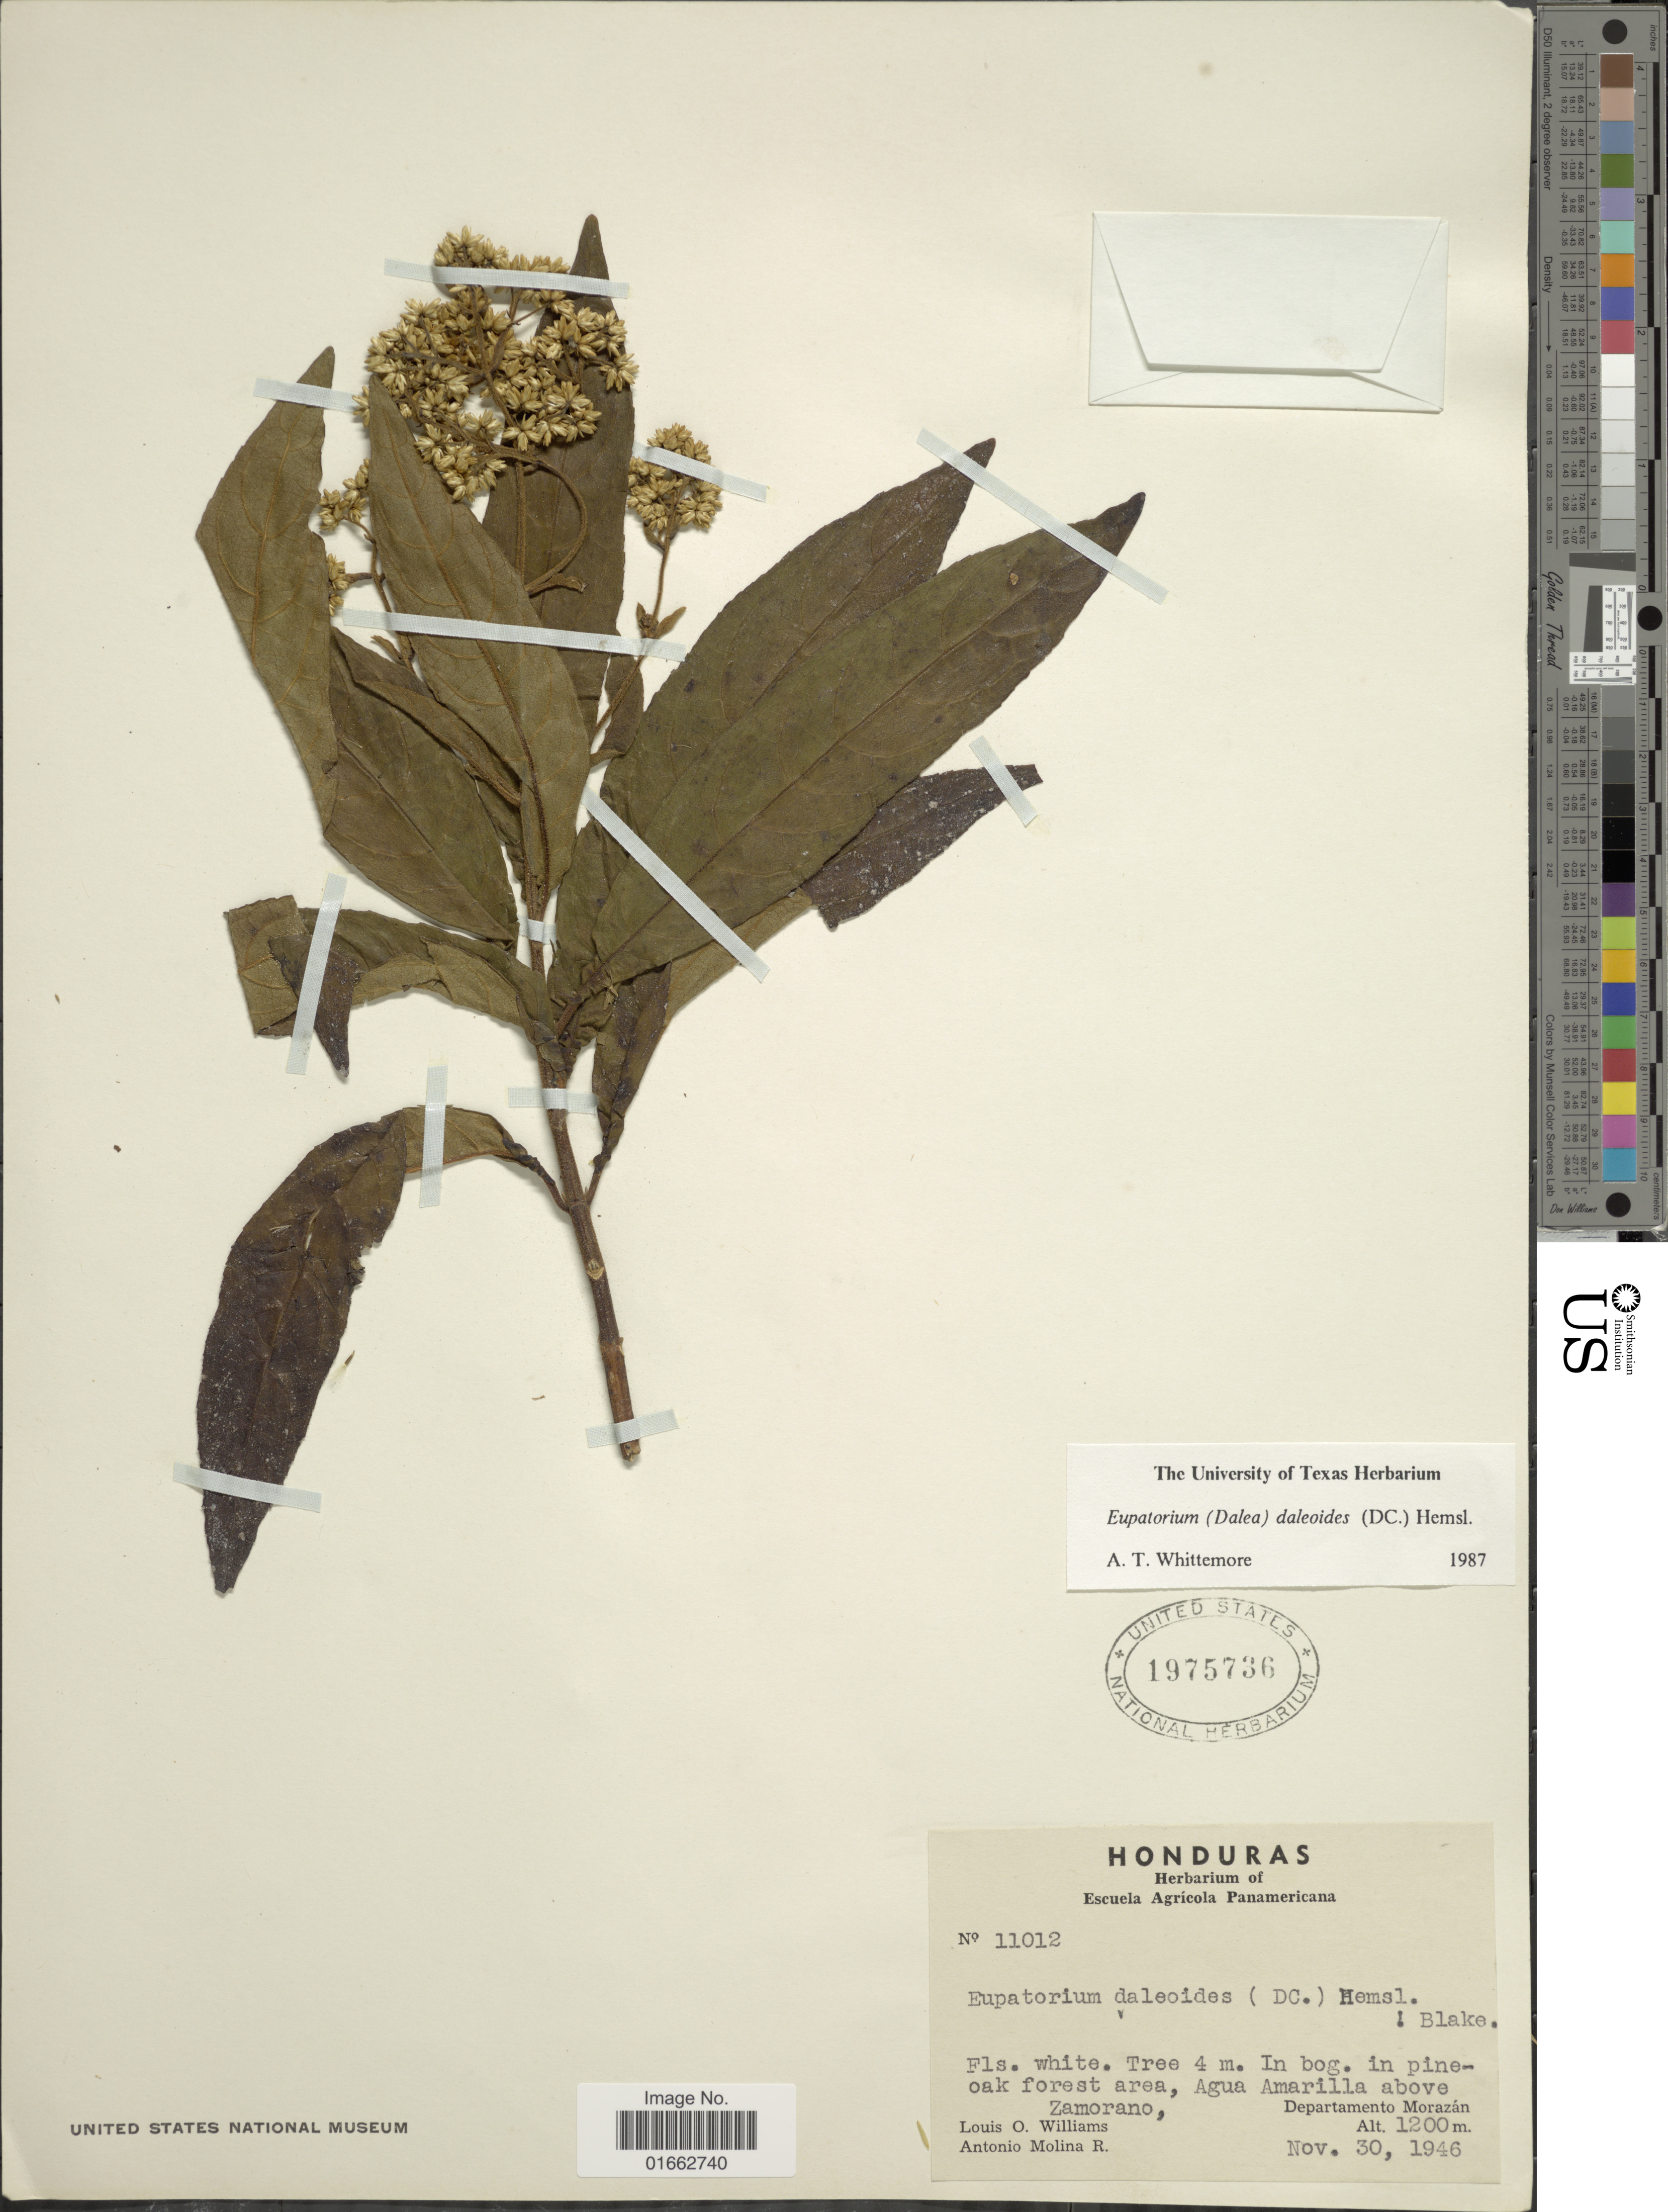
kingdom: Plantae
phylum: Tracheophyta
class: Magnoliopsida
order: Asterales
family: Asteraceae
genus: Critonia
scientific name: Critonia daleoides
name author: DC.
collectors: L. O. Williams & A. Molina R.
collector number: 11012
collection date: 1946-11-30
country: Honduras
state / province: Fco. Morazán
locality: In bog. in pine-oak forest area, Agua Amarilla above Zamorano, Departamento Morazán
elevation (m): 1200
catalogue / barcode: US 1975736